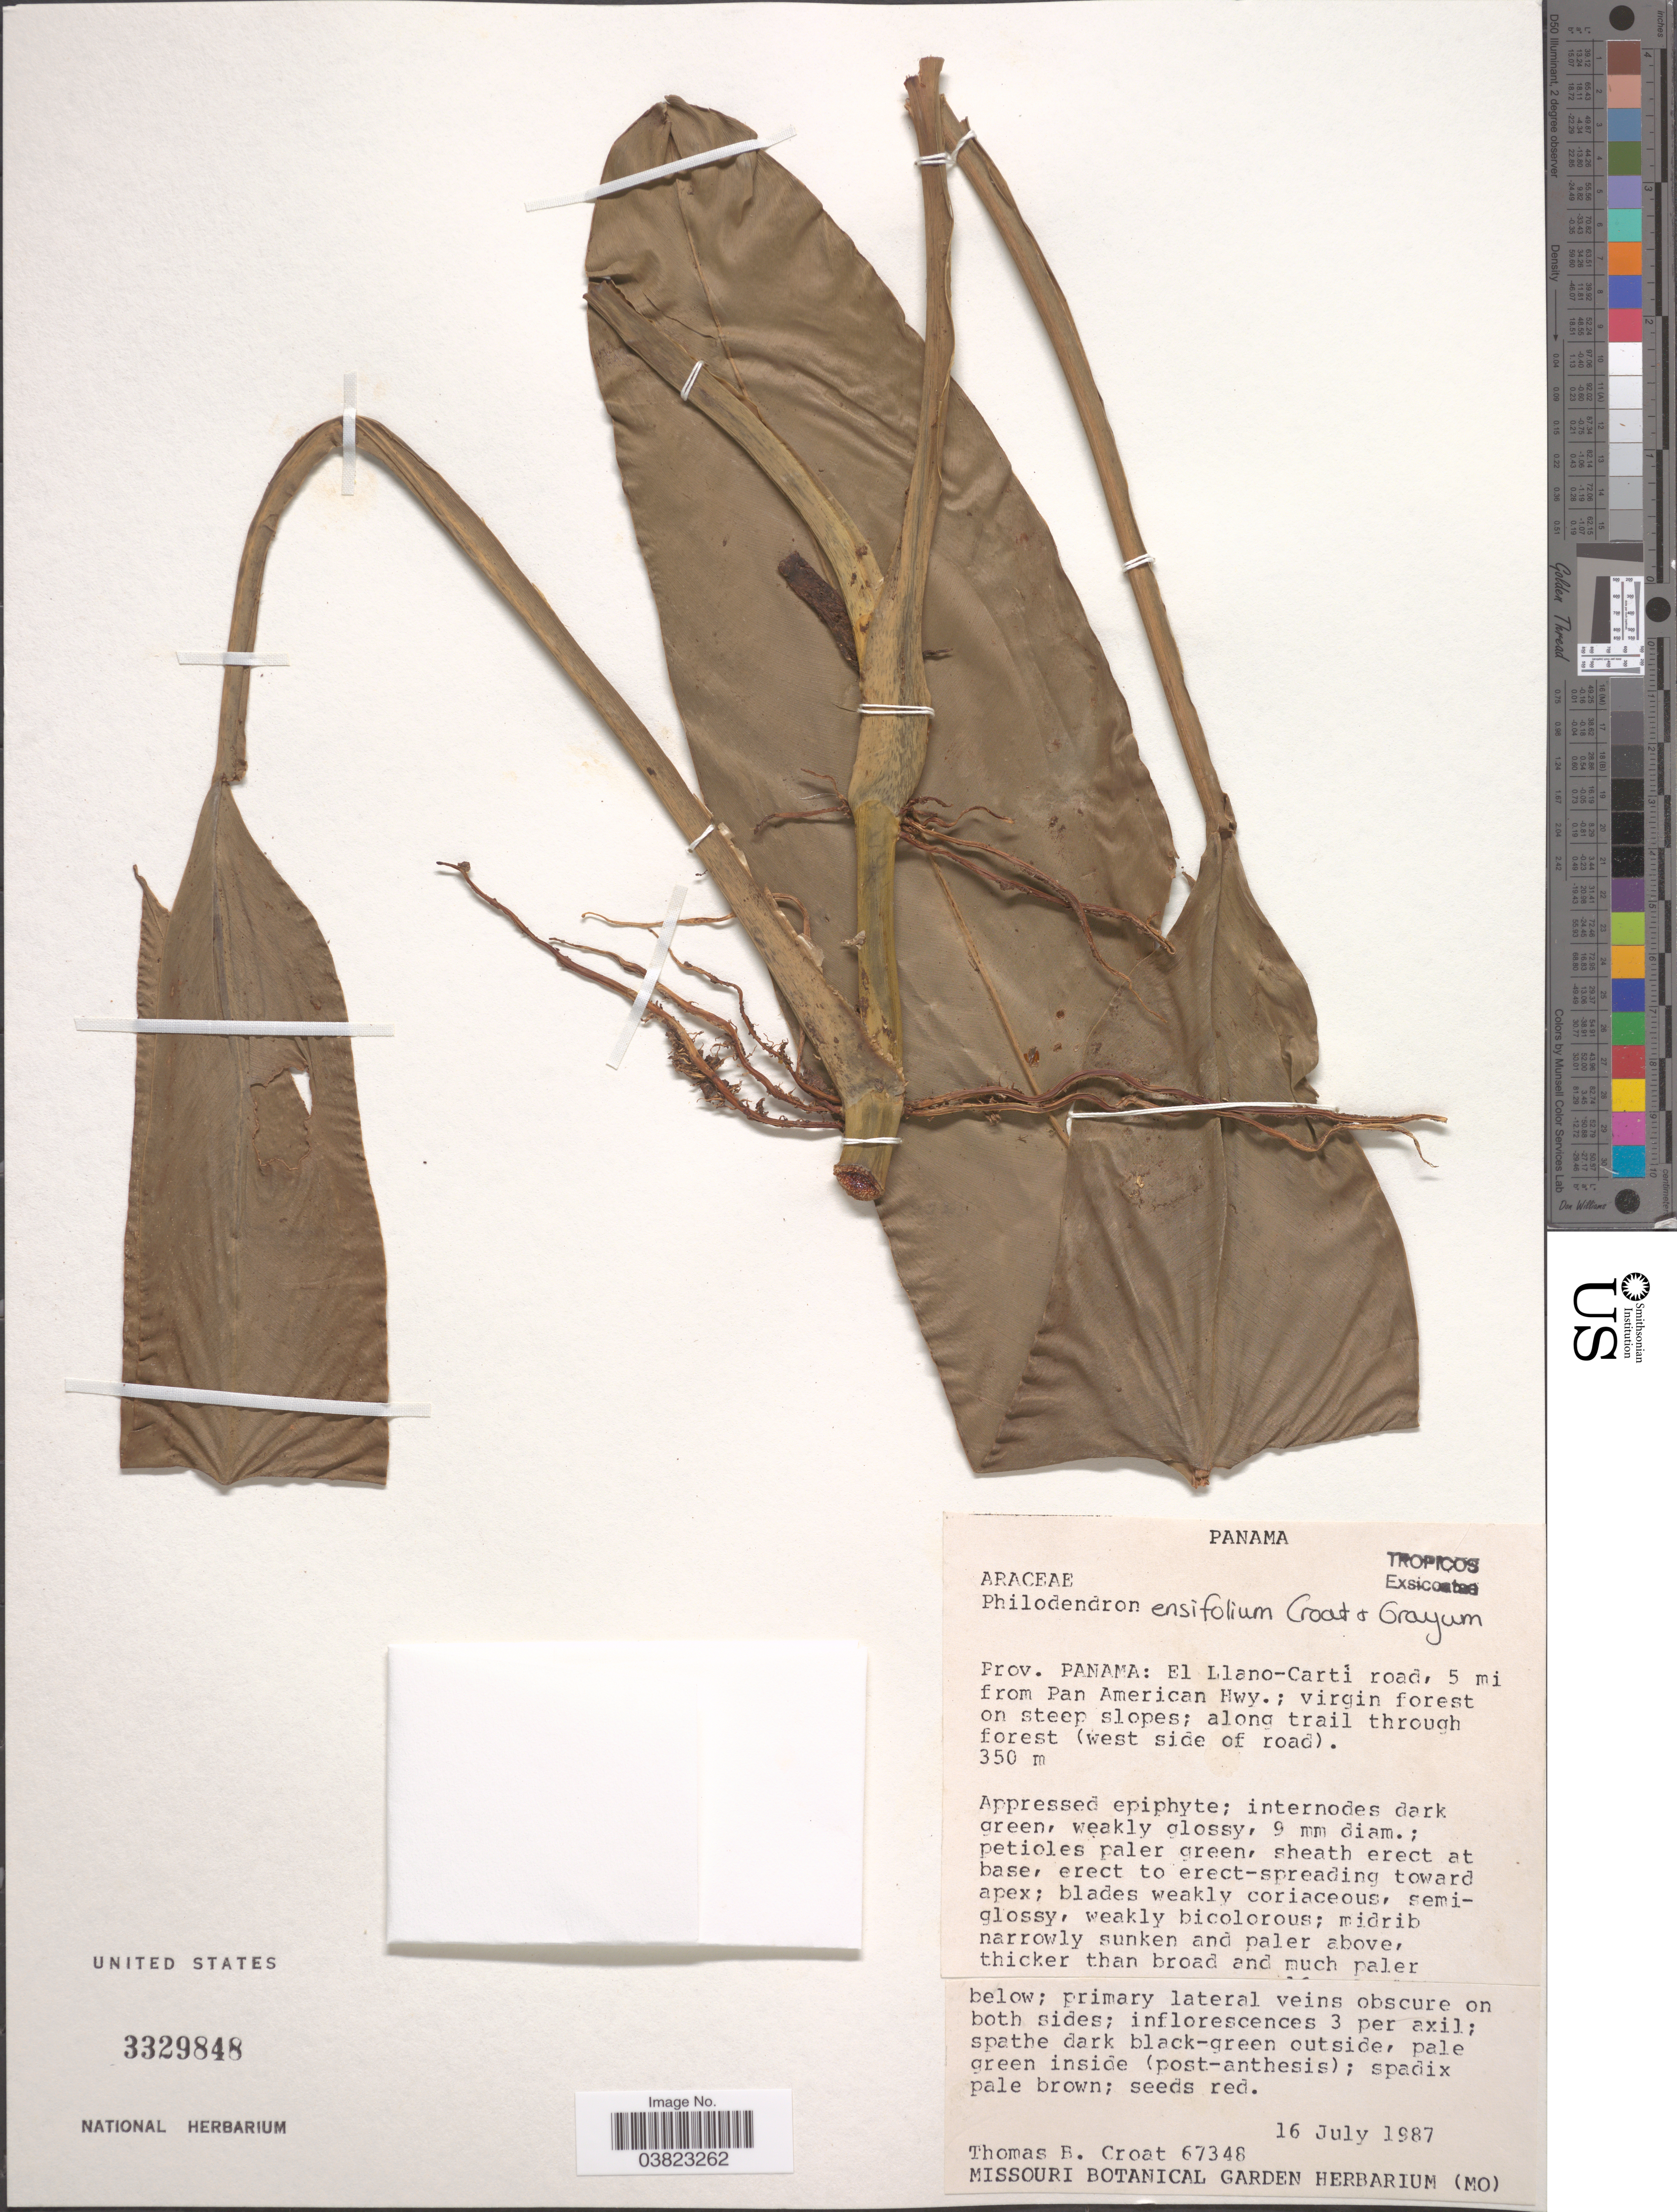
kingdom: Plantae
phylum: Tracheophyta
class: Liliopsida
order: Alismatales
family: Araceae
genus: Philodendron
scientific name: Philodendron ensifolium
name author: Croat & Grayum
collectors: T. B. Croat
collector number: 67348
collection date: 1987-07-16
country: Panama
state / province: Panamá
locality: El Llano-Cartí road, 5 mi from Pan American Hwy.; virgin forest on steep slopes; along trail through forest (west side of road).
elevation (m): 350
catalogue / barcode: US 3329848